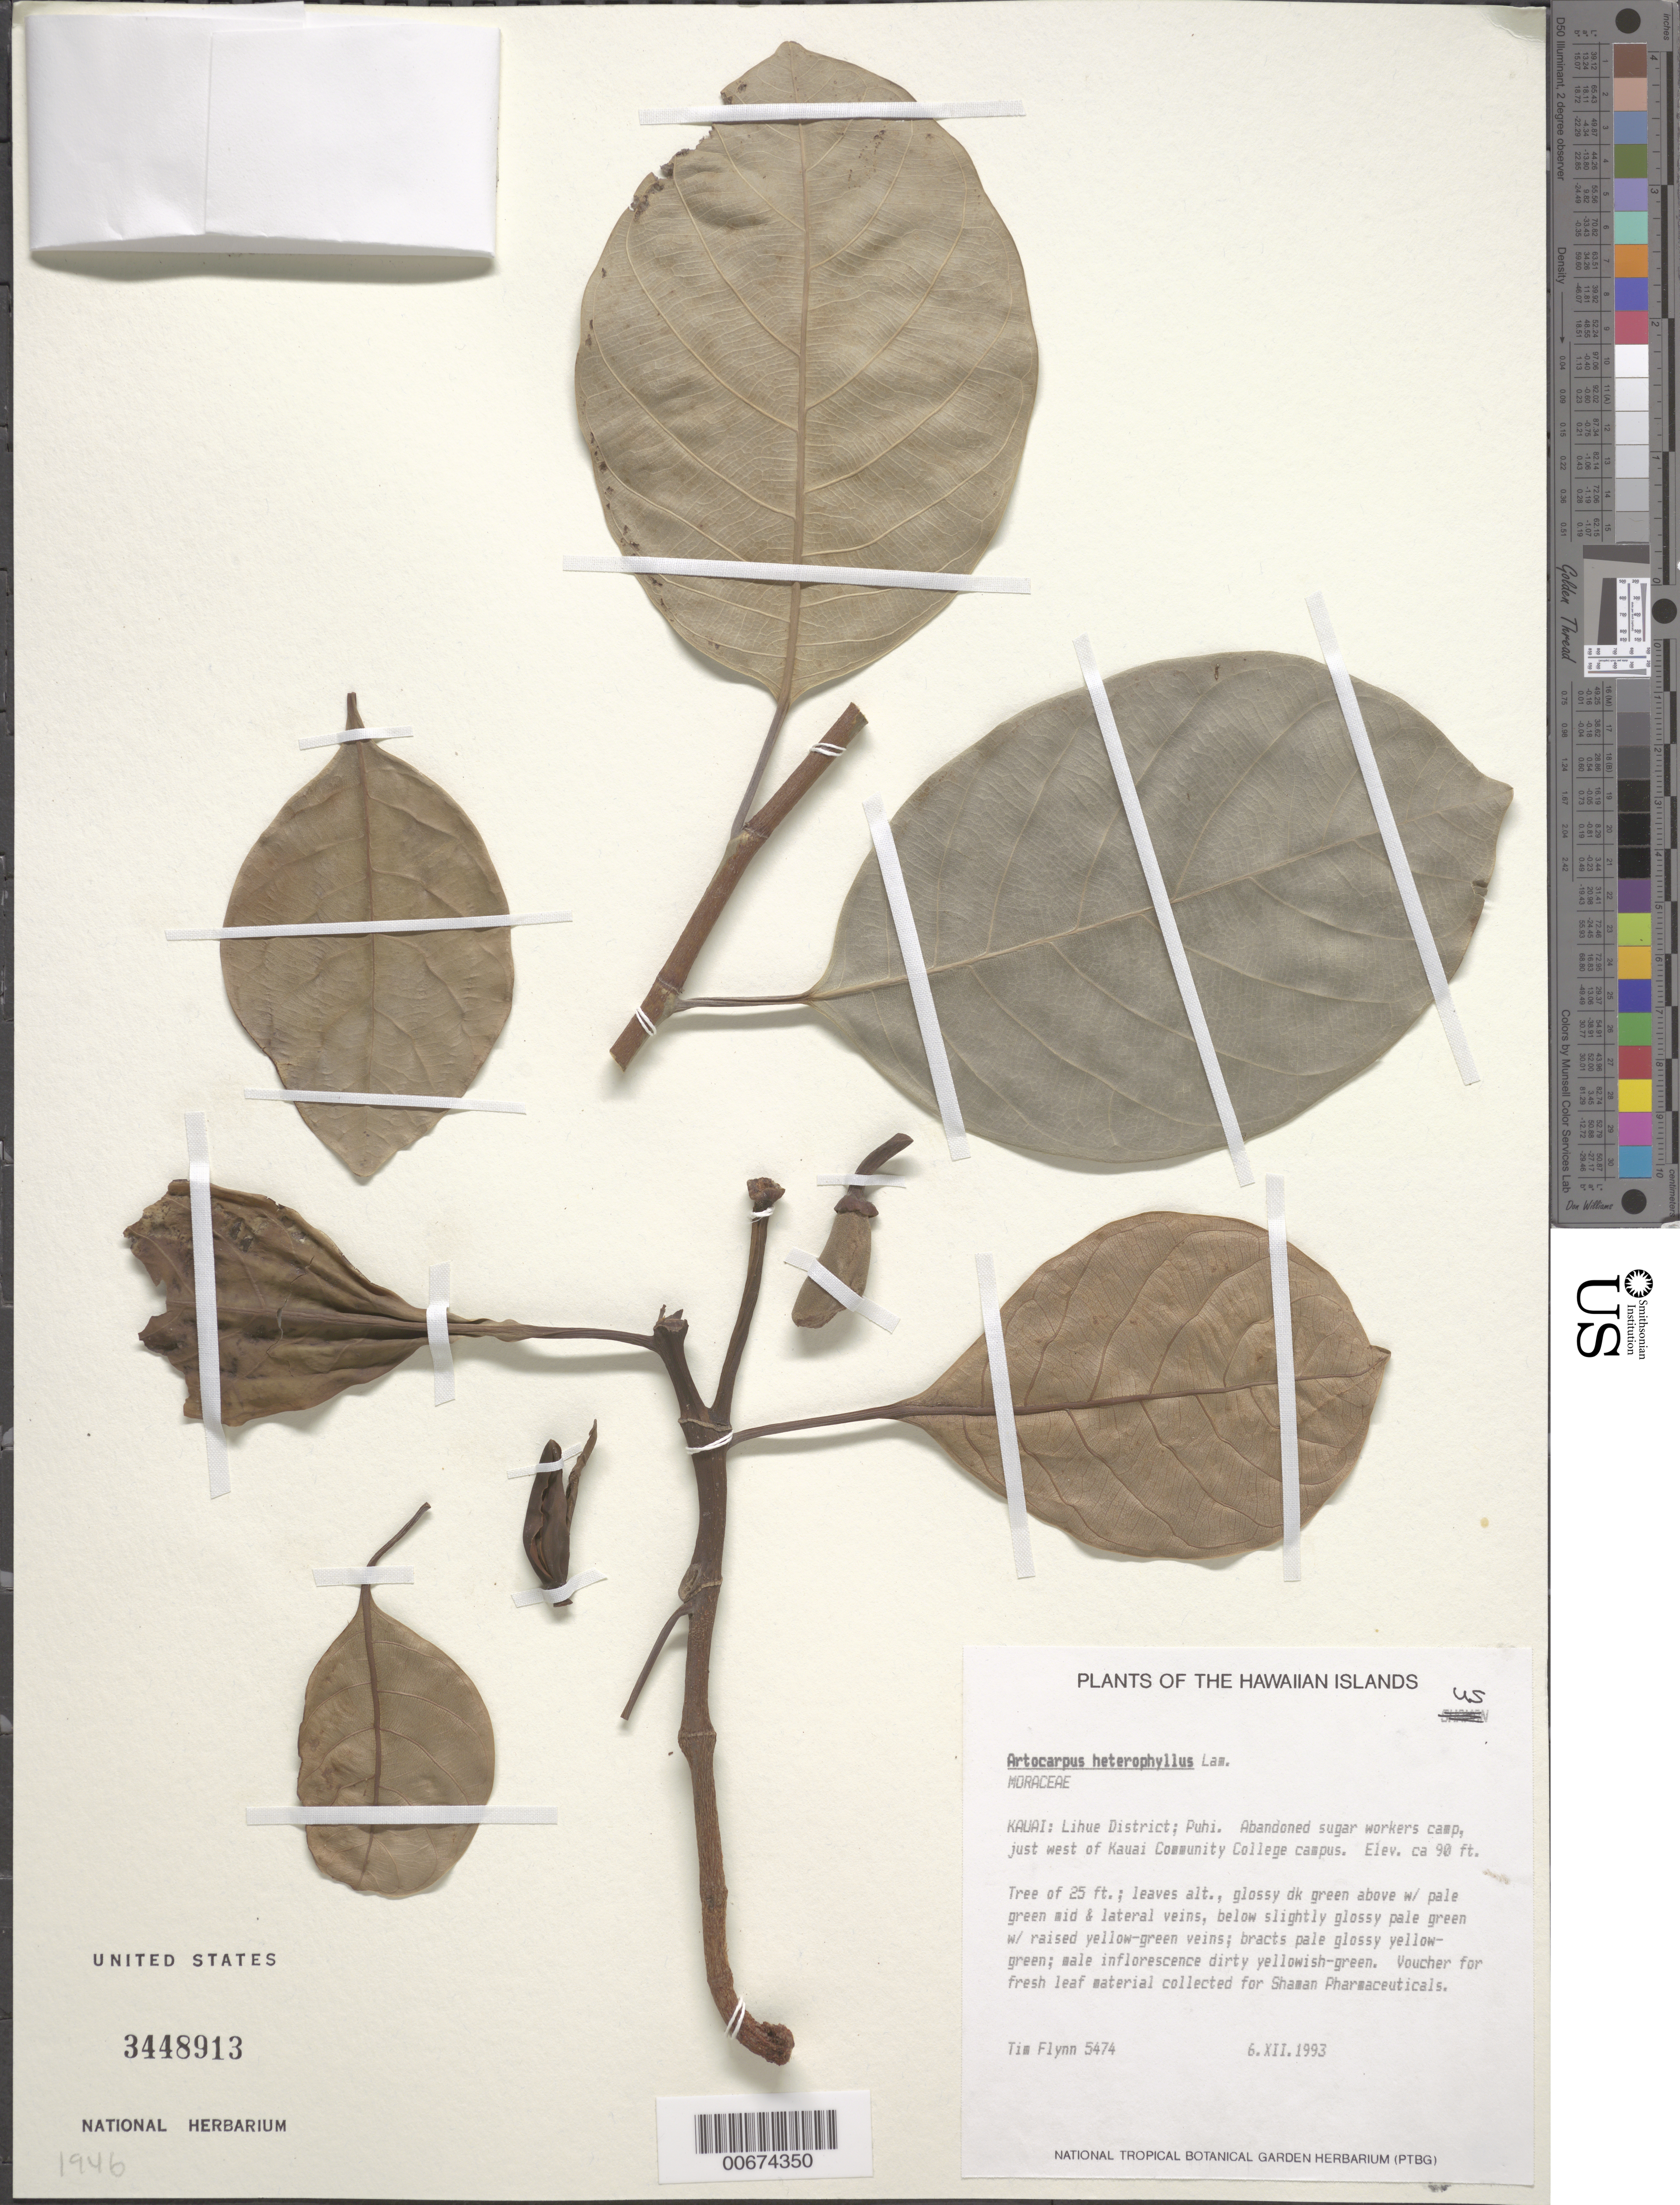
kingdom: Plantae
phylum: Tracheophyta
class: Magnoliopsida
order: Rosales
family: Moraceae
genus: Artocarpus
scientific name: Artocarpus heterophyllus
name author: Lam.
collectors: T. W. Flynn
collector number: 5474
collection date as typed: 6 Dec 1993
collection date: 1993-12-06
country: United States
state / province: Hawaii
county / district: Kauai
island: Kaua'i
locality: Lihue District, Puhi, abandoned suger workers camp, just west of Kauai Community College Campus.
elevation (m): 27.4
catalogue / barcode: US 3448913